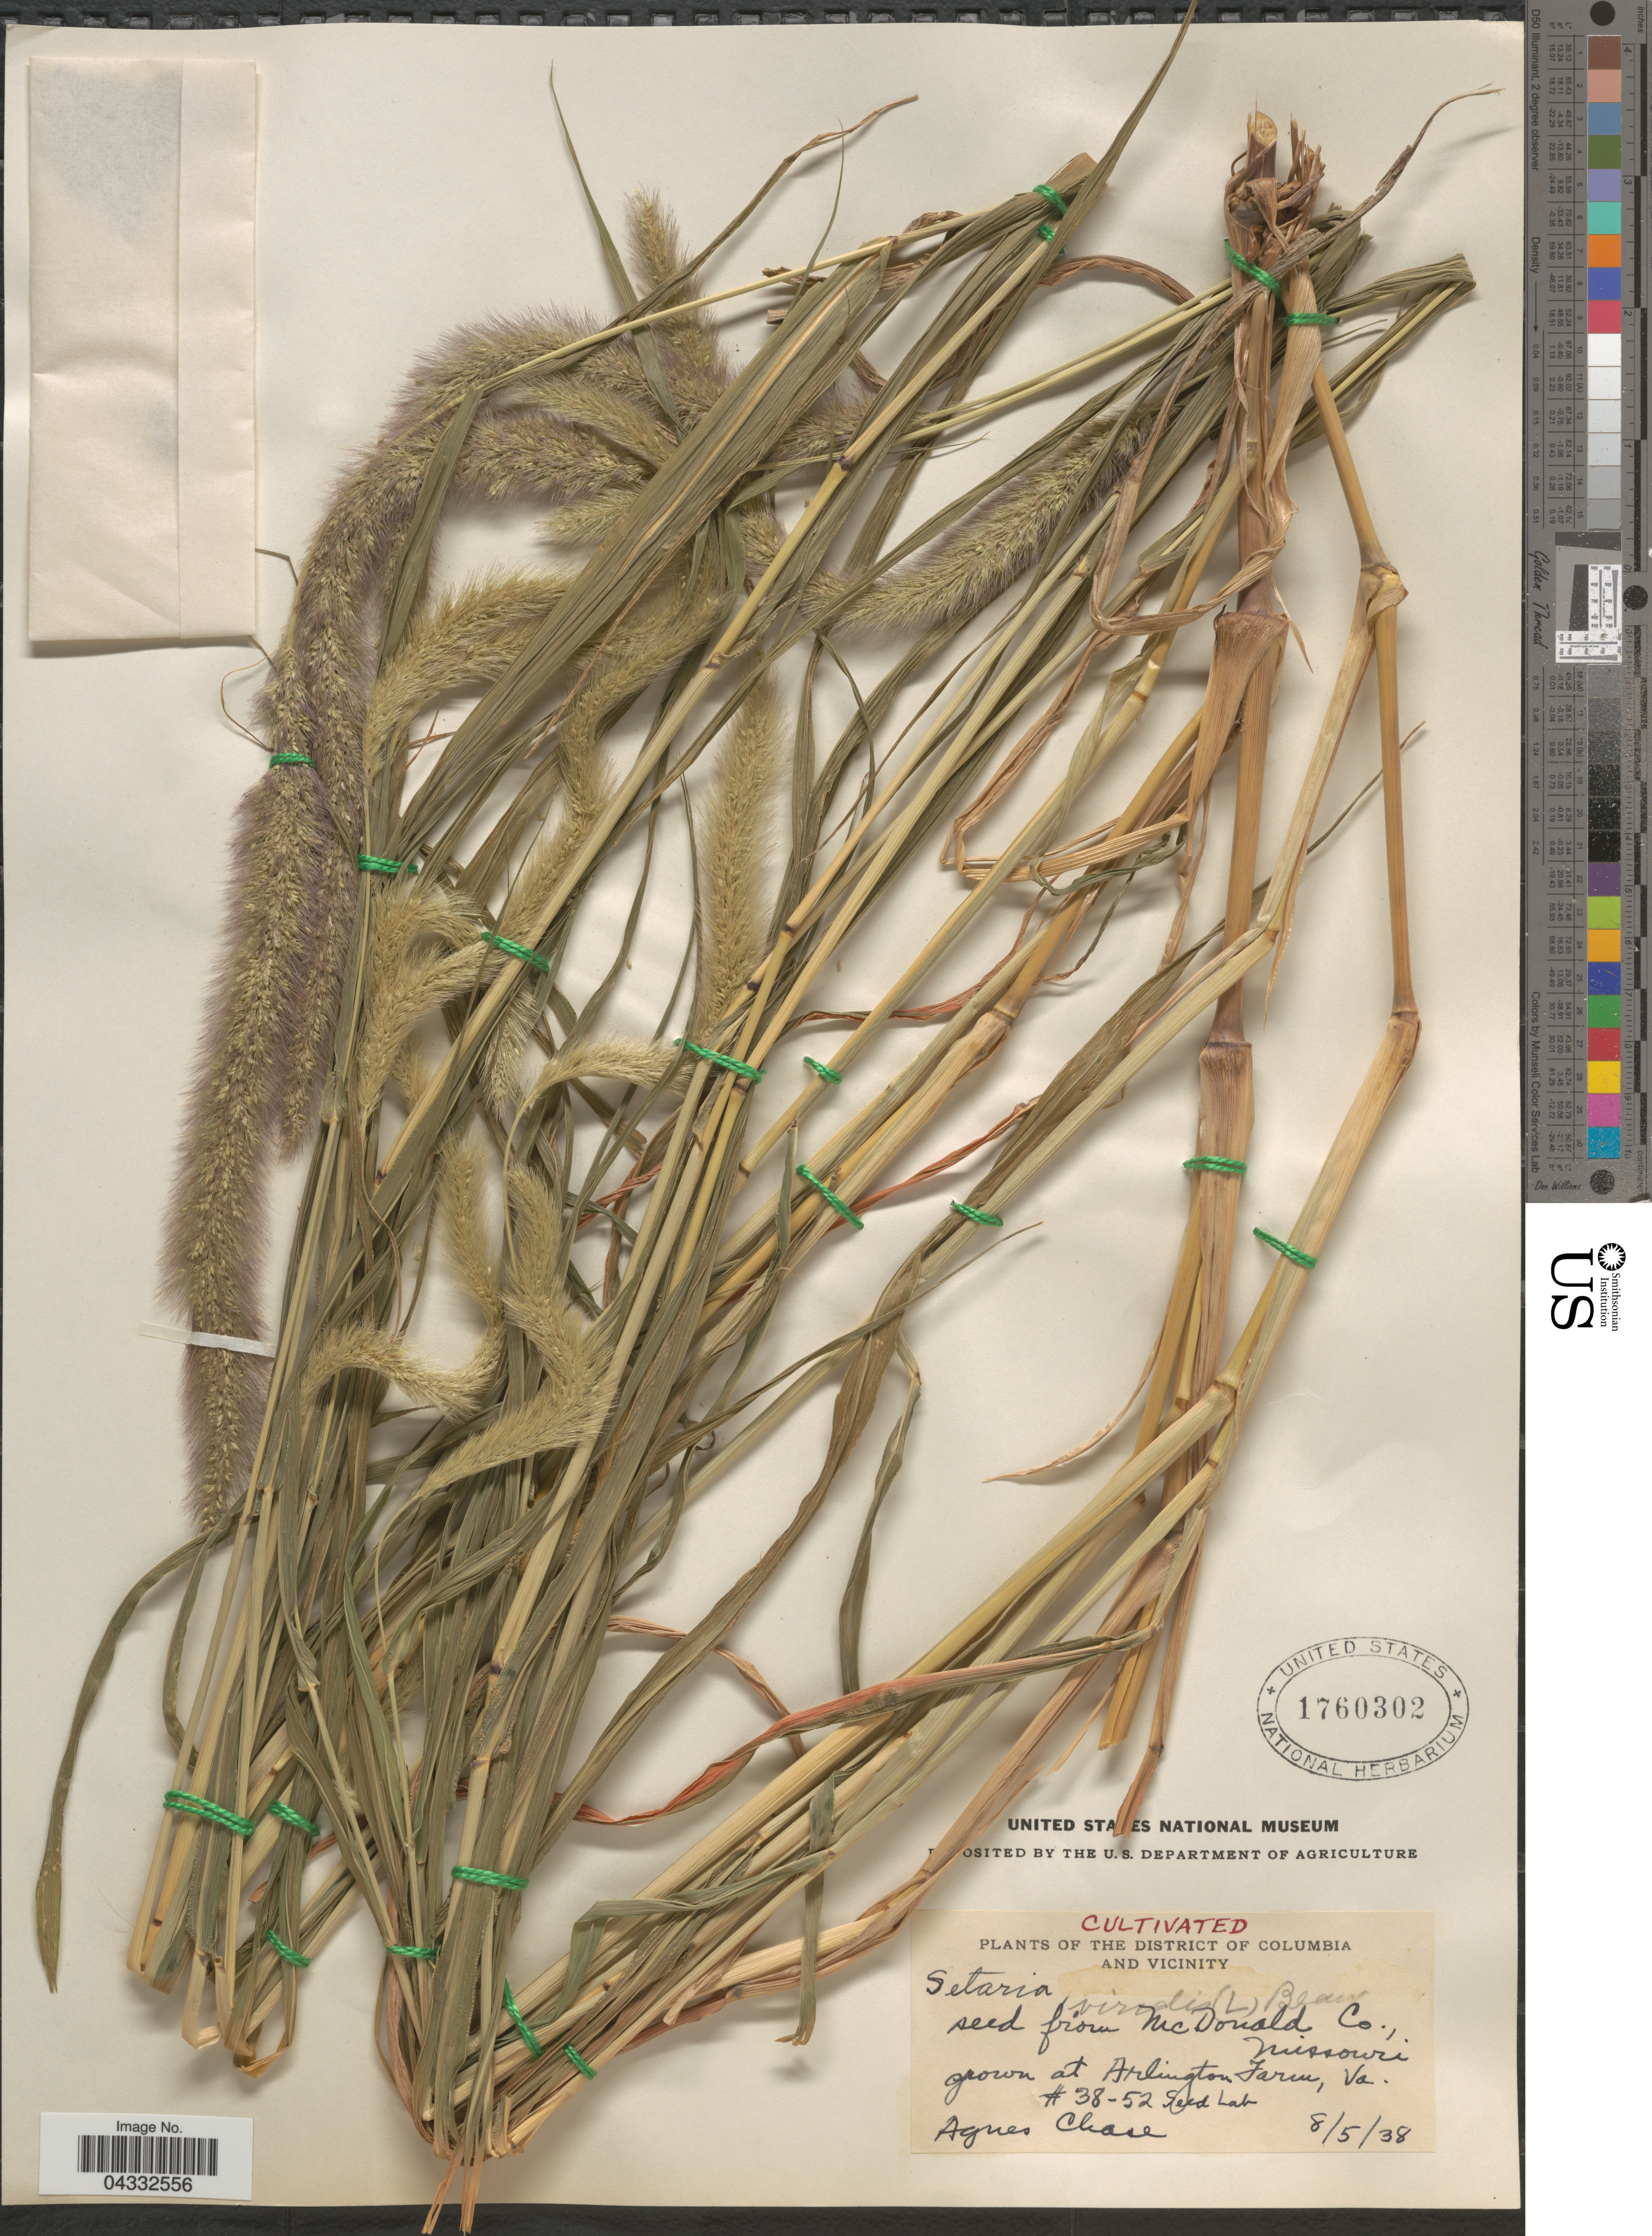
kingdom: Plantae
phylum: Tracheophyta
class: Liliopsida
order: Poales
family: Poaceae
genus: Setaria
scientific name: Setaria viridis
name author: (L.) P. Beauv.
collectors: A. Chase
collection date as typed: Transcribed d/m/y: 5/8/38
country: United States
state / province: Virginia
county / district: Arlington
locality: The district of Columbia and vicinity. At Arlington Farm.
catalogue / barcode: US 1760302